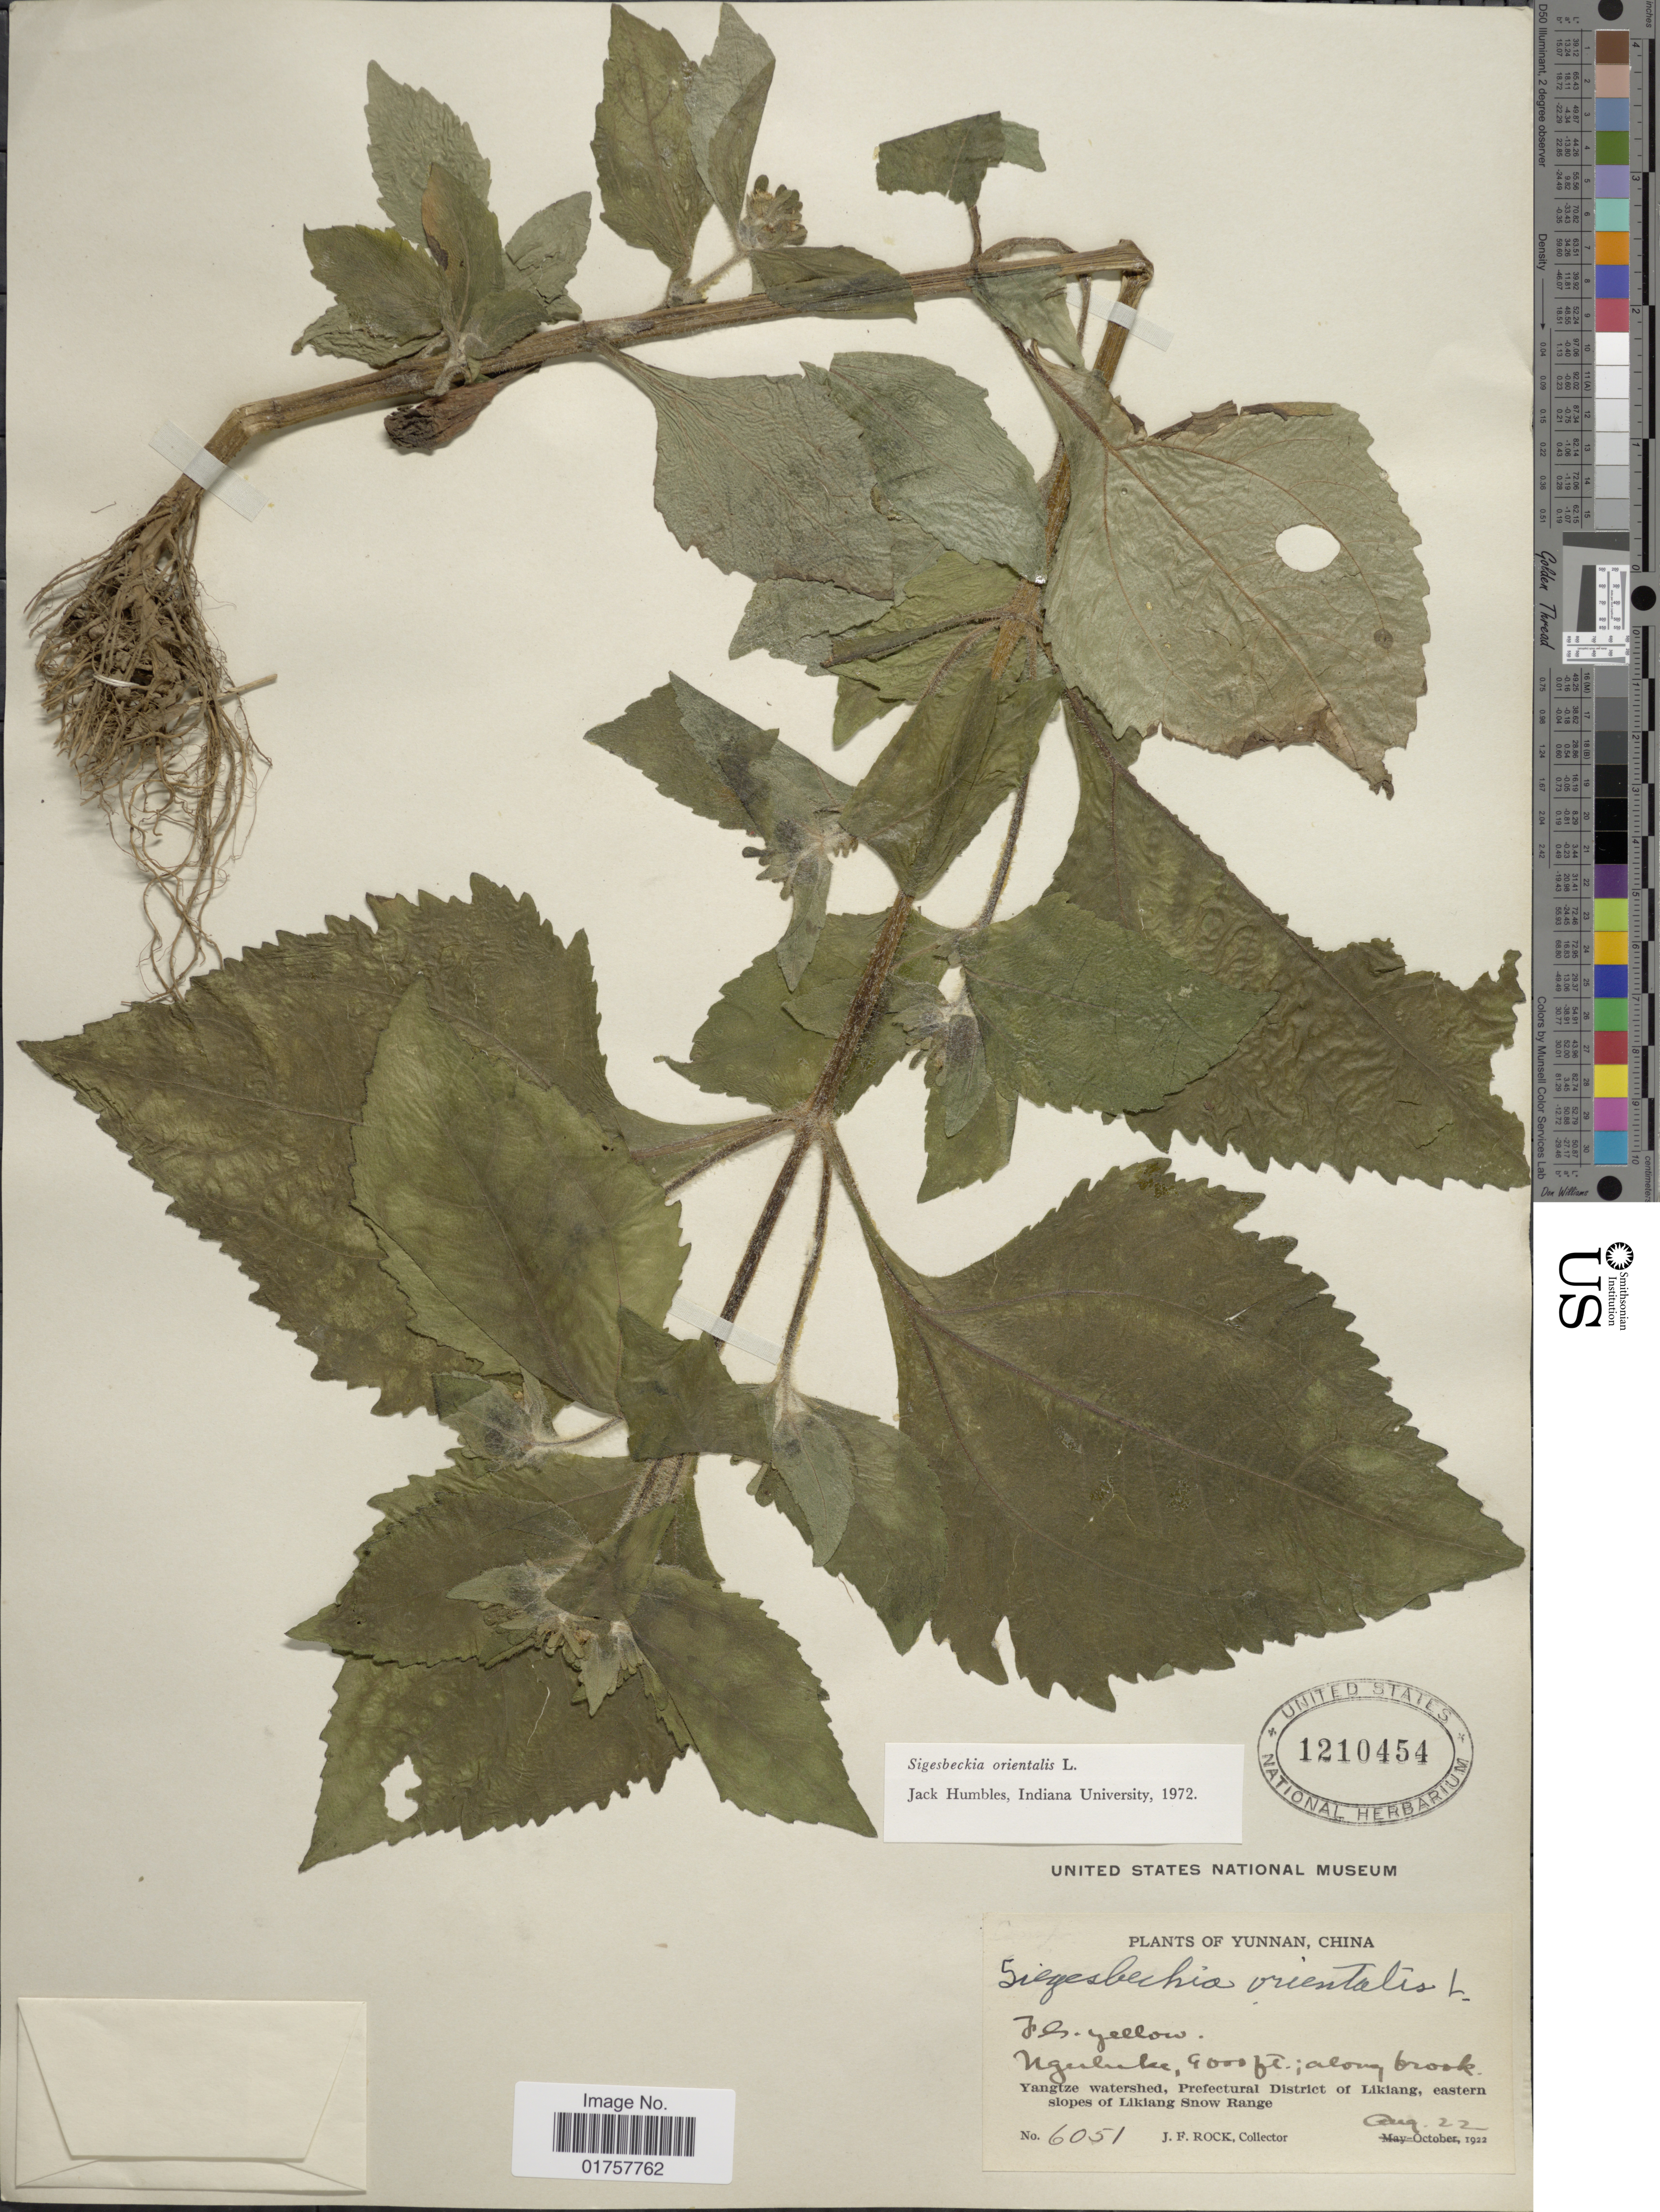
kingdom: Plantae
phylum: Tracheophyta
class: Magnoliopsida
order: Asterales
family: Asteraceae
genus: Sigesbeckia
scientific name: Sigesbeckia orientalis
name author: L.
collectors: J. Rock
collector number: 6051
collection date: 1922-08-22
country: China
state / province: Yunnan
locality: Nguluke along brook Yangtze watershed, Prefectural District of Likiang, eastern slopes of Likiang Snow Range.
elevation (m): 2743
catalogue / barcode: US 1210454